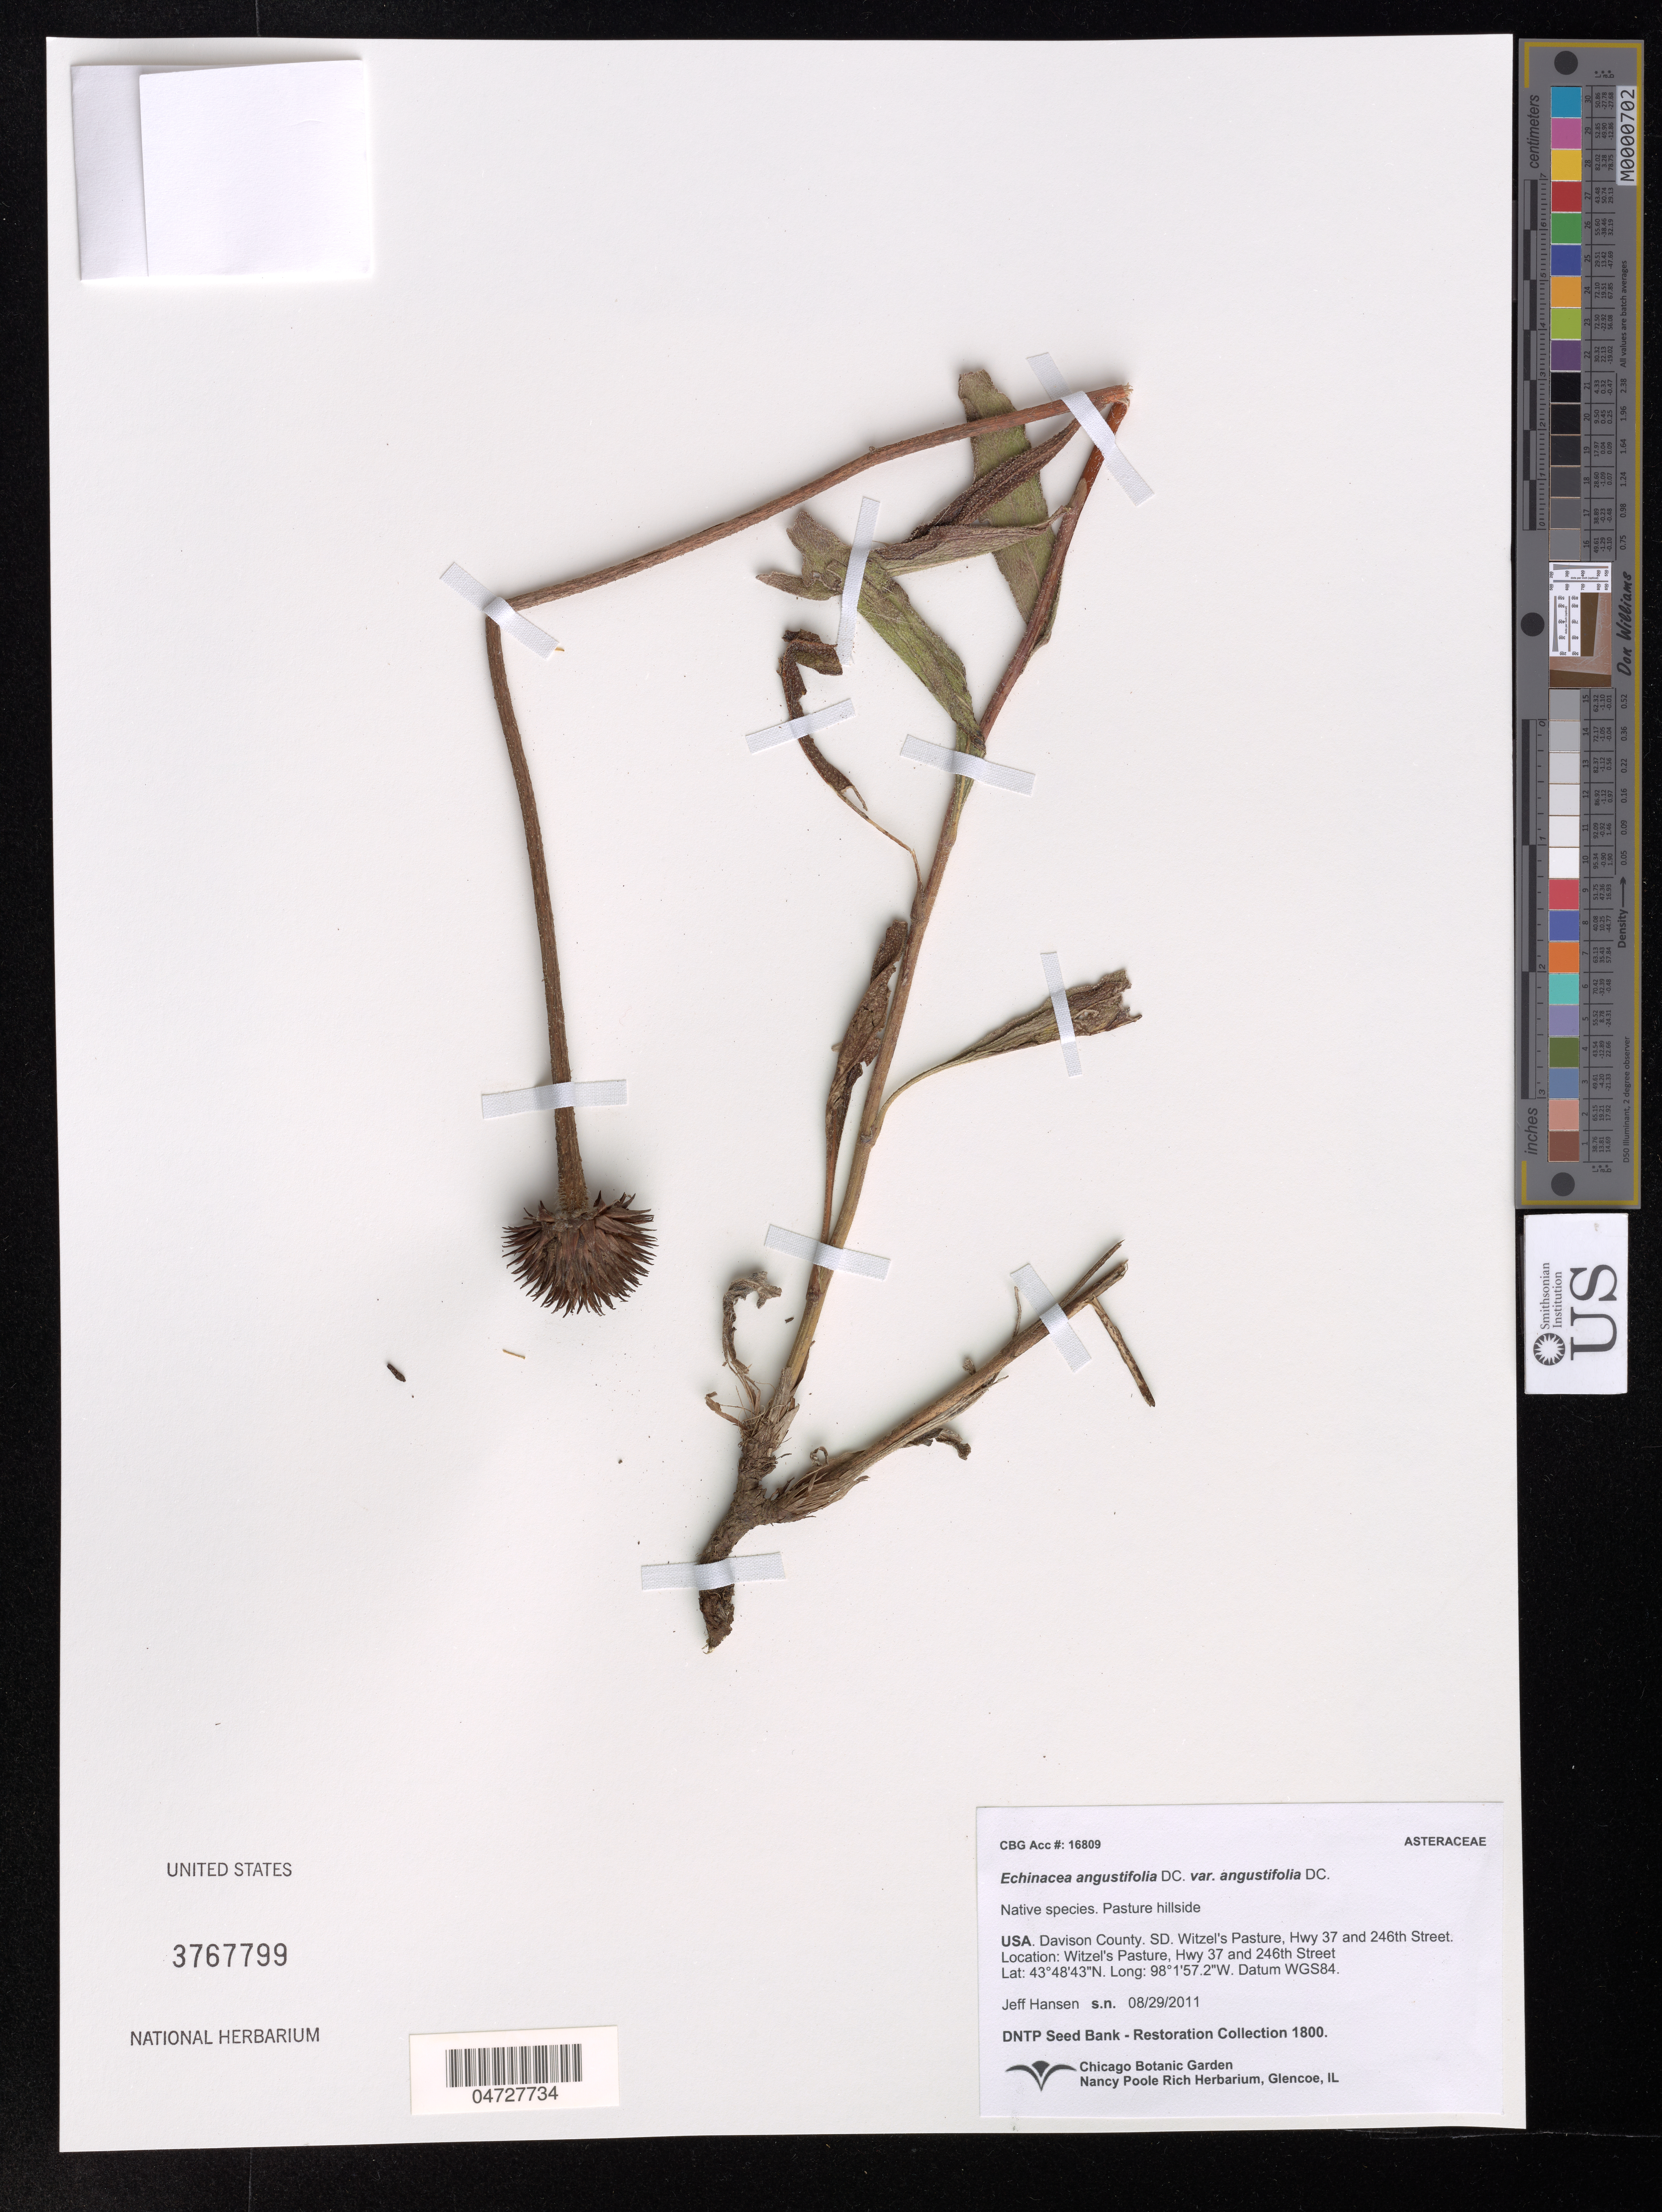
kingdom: Plantae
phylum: Tracheophyta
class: Magnoliopsida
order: Asterales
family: Asteraceae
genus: Echinacea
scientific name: Echinacea angustifolia var. angustifolia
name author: DC.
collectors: J. Hansen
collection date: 2011-08-29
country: United States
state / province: South Dakota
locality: Davidson County, Witzel's Pasture, Hwy 37 and 246th street.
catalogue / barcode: US 3767799